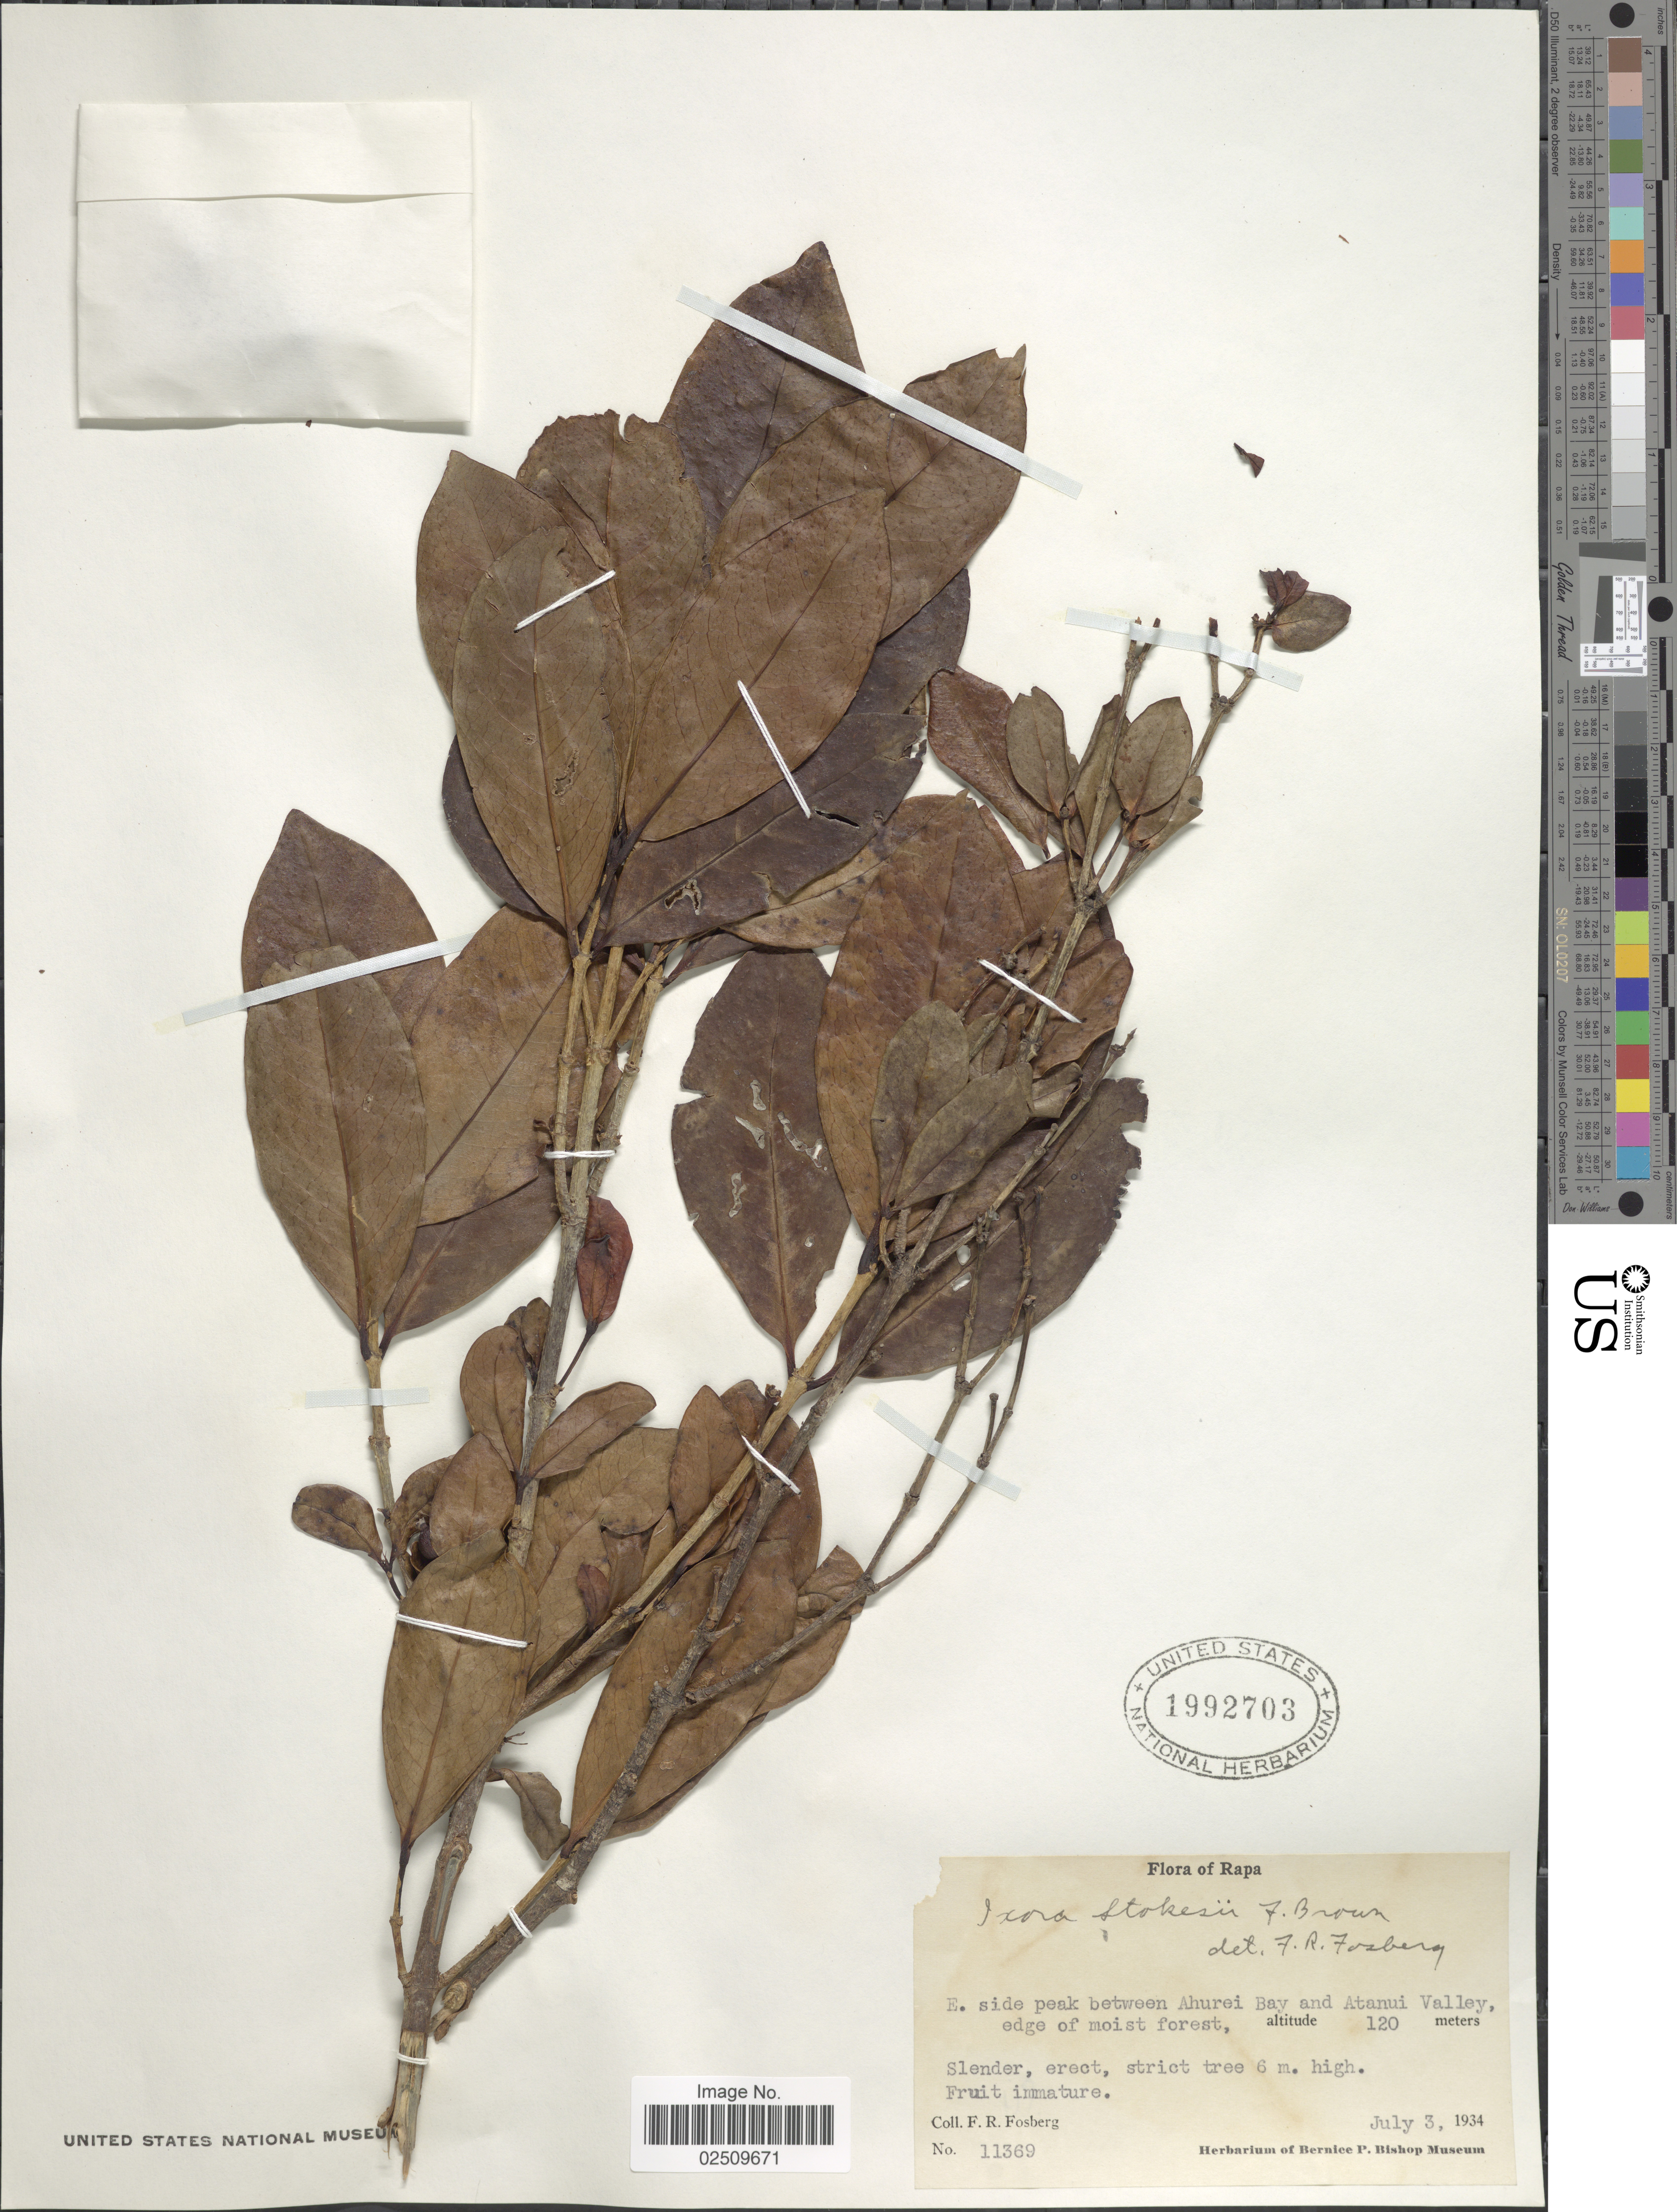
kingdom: Plantae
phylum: Tracheophyta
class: Magnoliopsida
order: Gentianales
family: Rubiaceae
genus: Ixora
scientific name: Ixora stokesii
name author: F. Br.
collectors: F. R. Fosberg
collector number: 11369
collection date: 1934-07-03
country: French Polynesia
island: Rapa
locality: Rapa, E side peak between Ahurei Bay and Atanui Valley, edge of moist forest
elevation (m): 120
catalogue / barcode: US 1992703